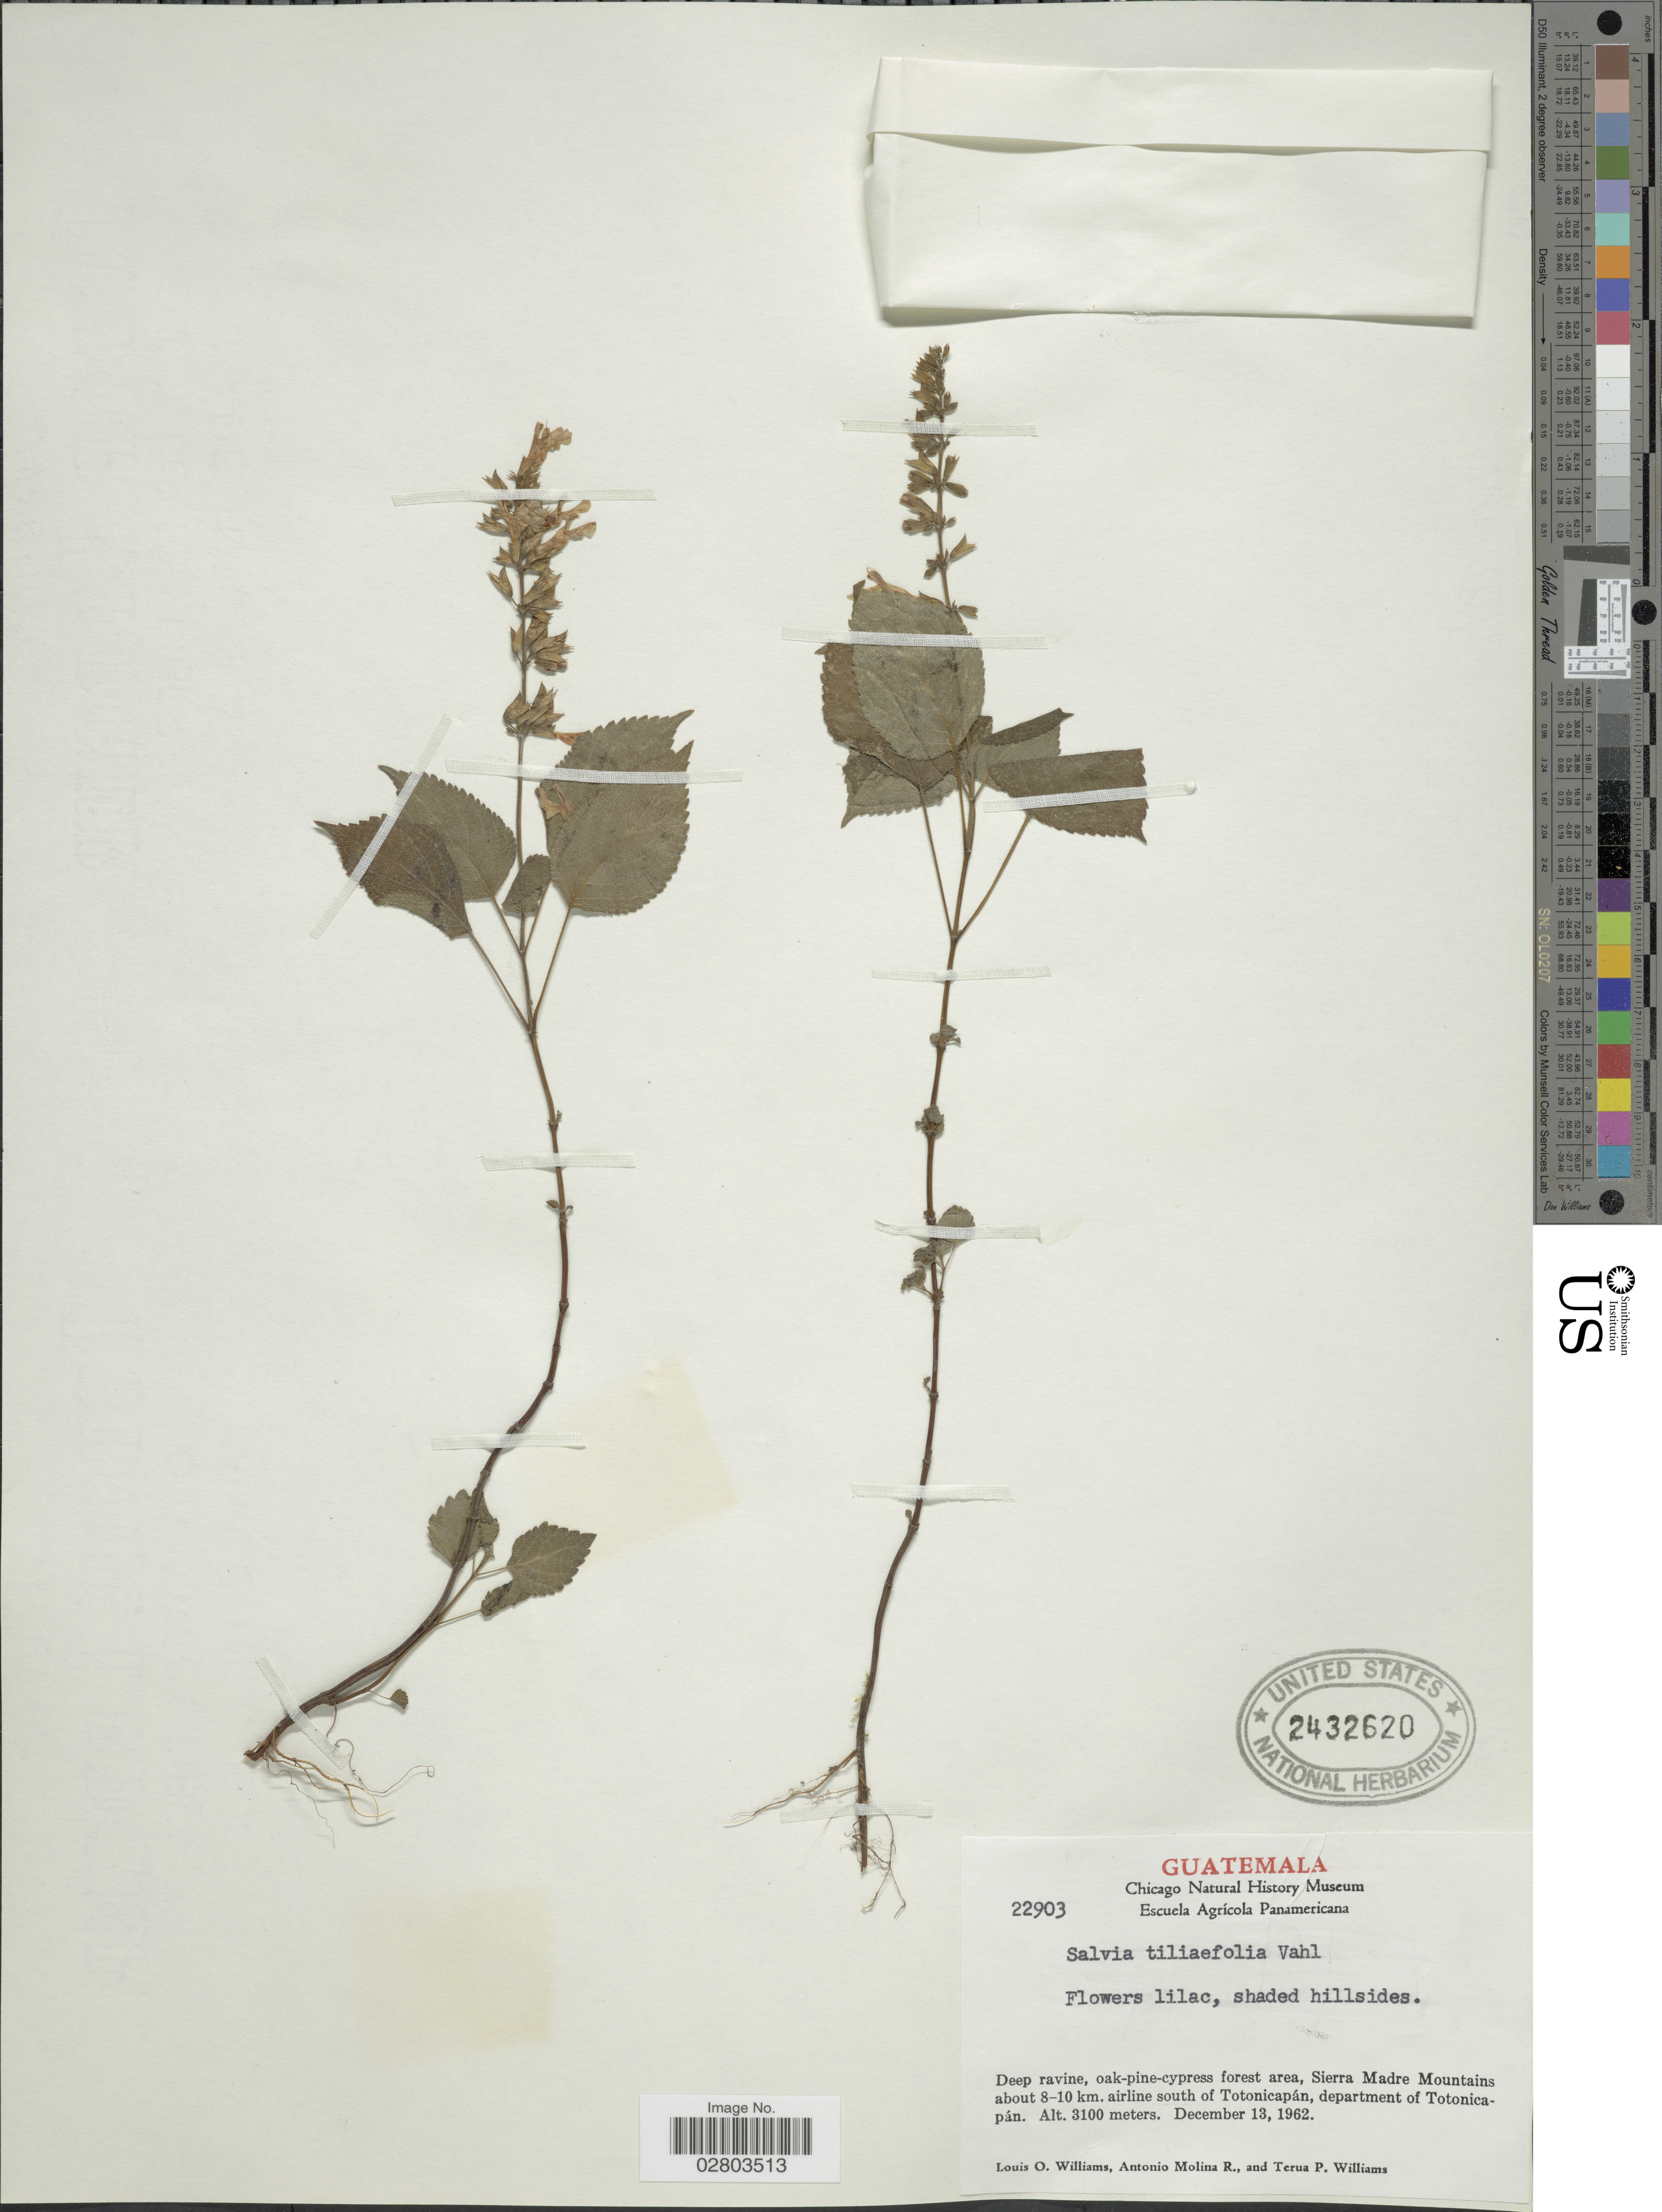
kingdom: Plantae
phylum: Tracheophyta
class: Magnoliopsida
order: Lamiales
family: Lamiaceae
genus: Salvia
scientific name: Salvia tiliifolia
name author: Vahl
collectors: L. O. Williams, A. Molina R. & T. P. Williams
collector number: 22903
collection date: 1962-12-13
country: Guatemala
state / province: Totonicapan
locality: Deep ravine, oak-pine-cypress forest area, Sierra Madre Mountains about 8-10 km. airline south of Totonicapán, department of Totonicapán.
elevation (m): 3100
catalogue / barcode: US 2432620